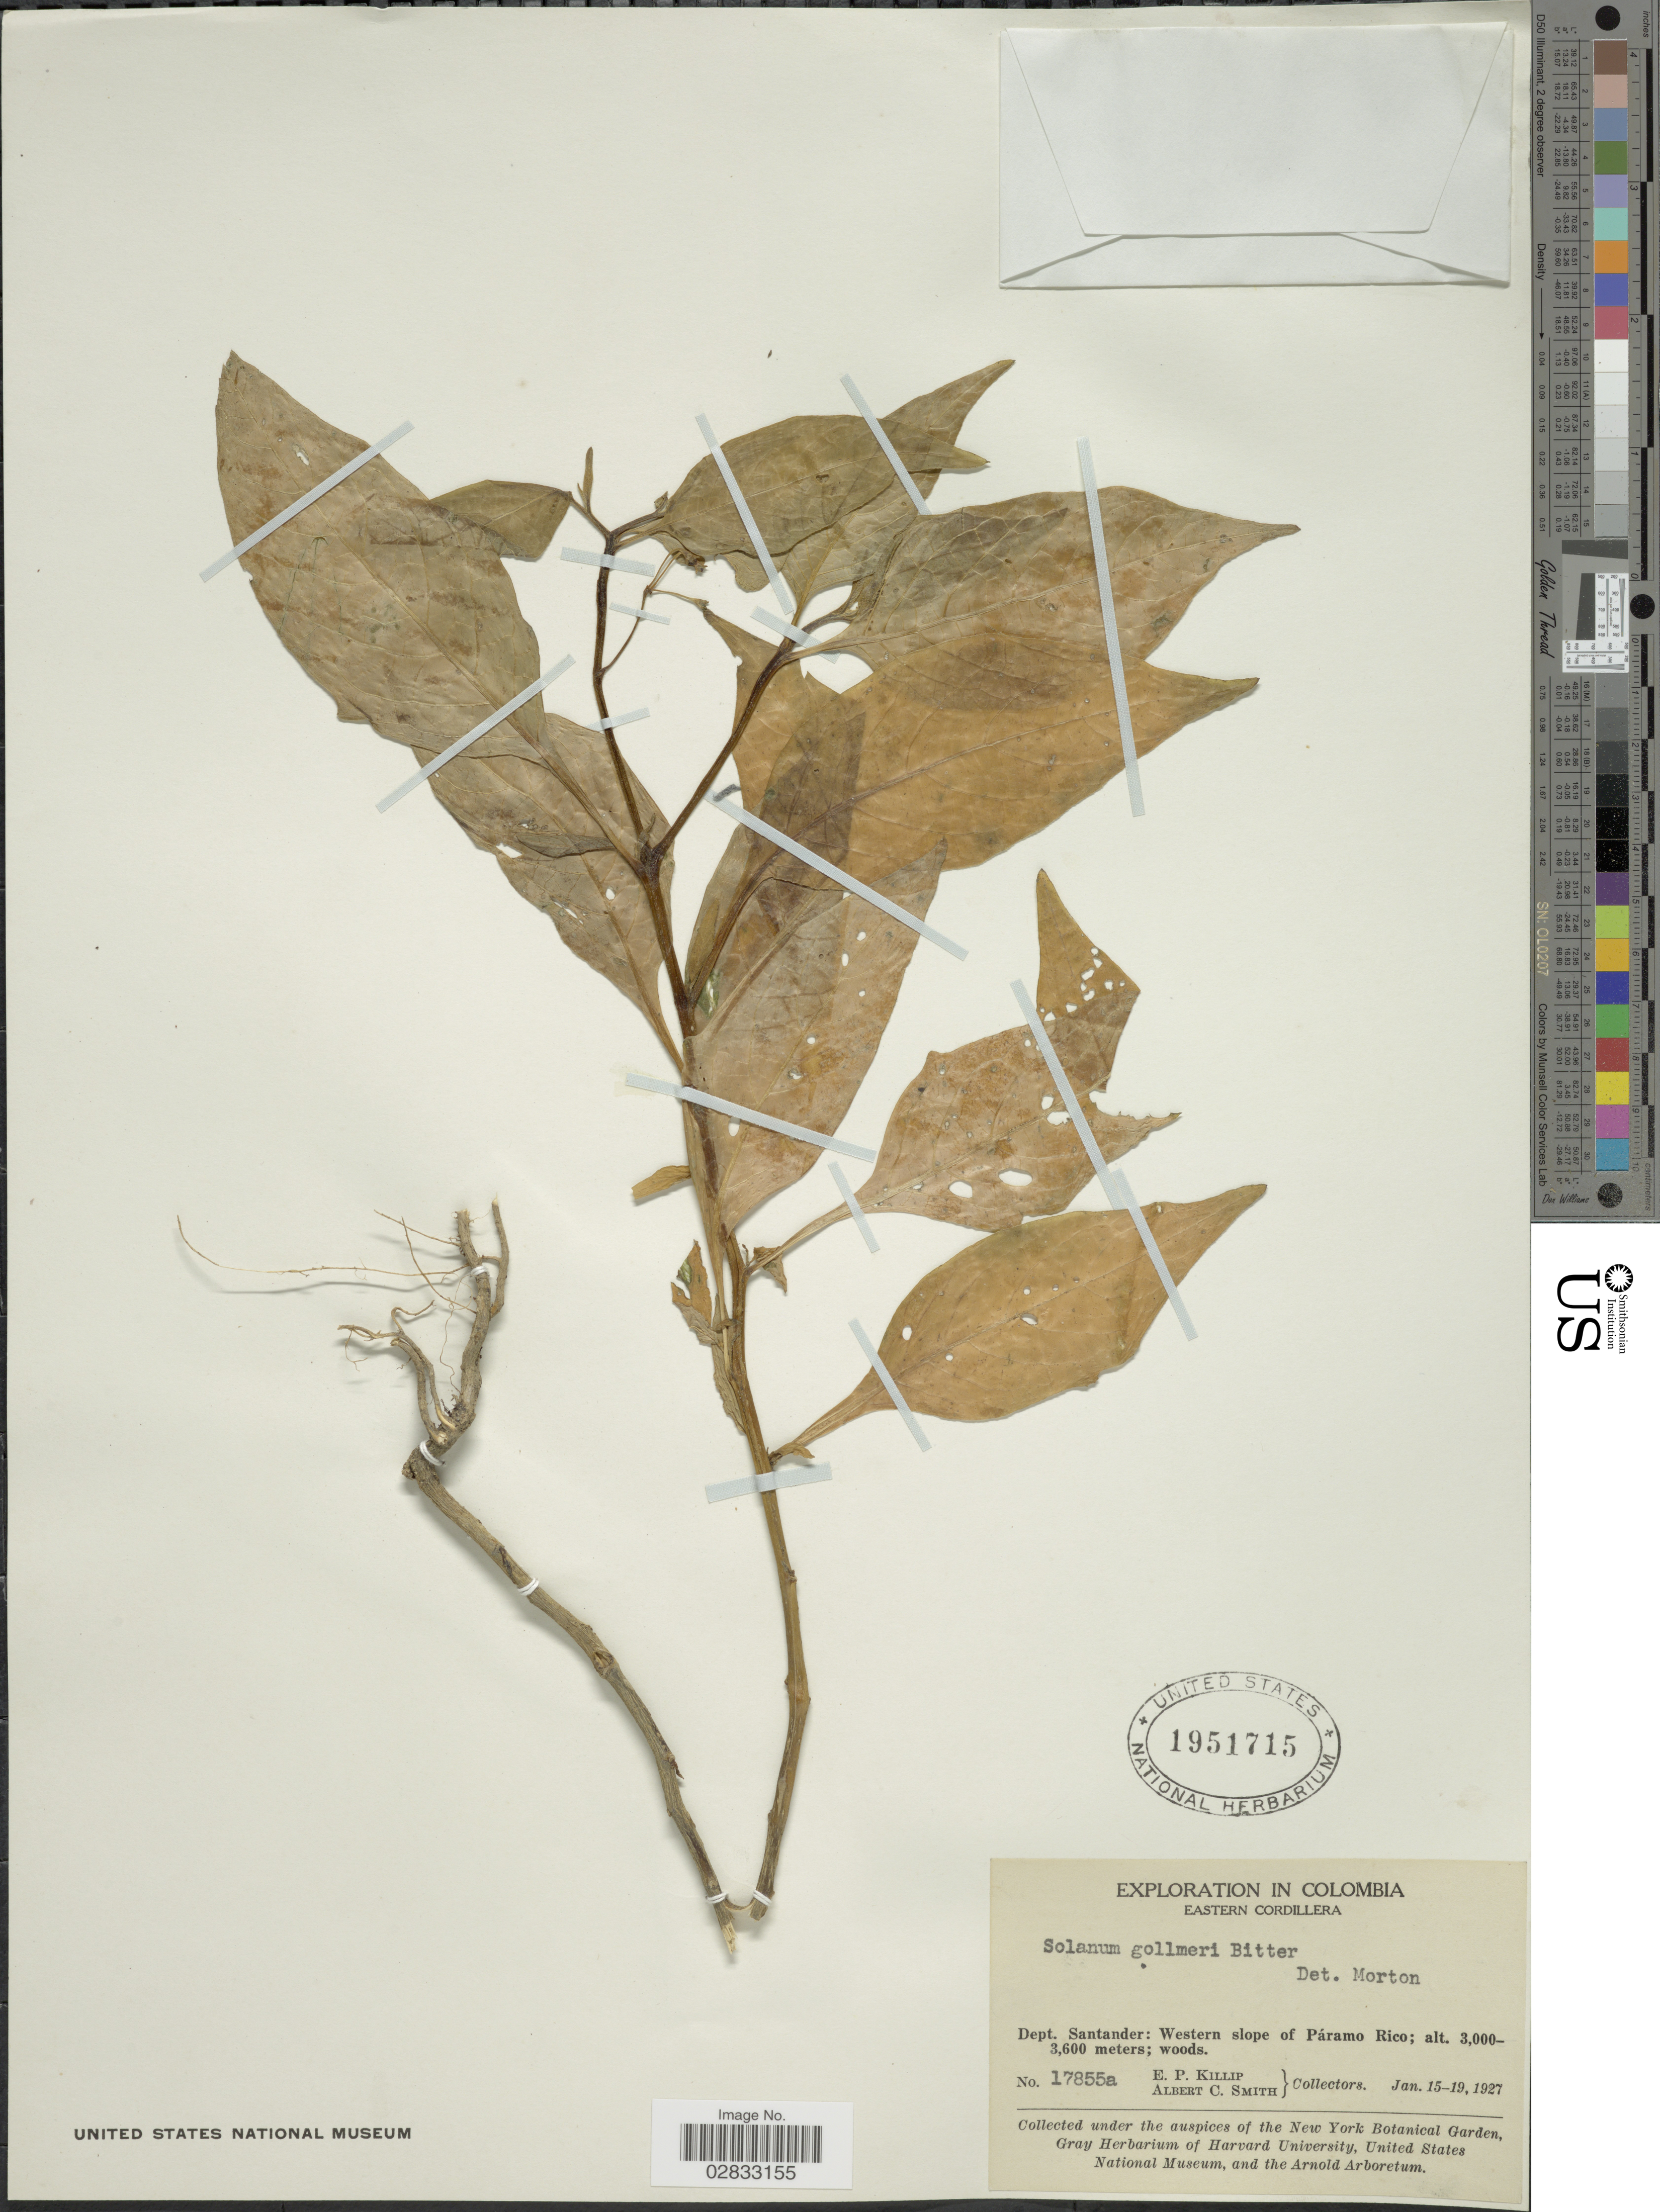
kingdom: Plantae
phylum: Tracheophyta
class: Magnoliopsida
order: Solanales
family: Solanaceae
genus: Solanum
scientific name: Solanum gollmeri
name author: Bitter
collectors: E. P. Killip & A. C. Smith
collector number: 17855a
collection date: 1927-01-15/1927-01-19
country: Colombia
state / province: Santander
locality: Eastern Cordillera. Dept. Santander: Western slope of Páramo Rico.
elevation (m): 3000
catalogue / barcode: US 1951715